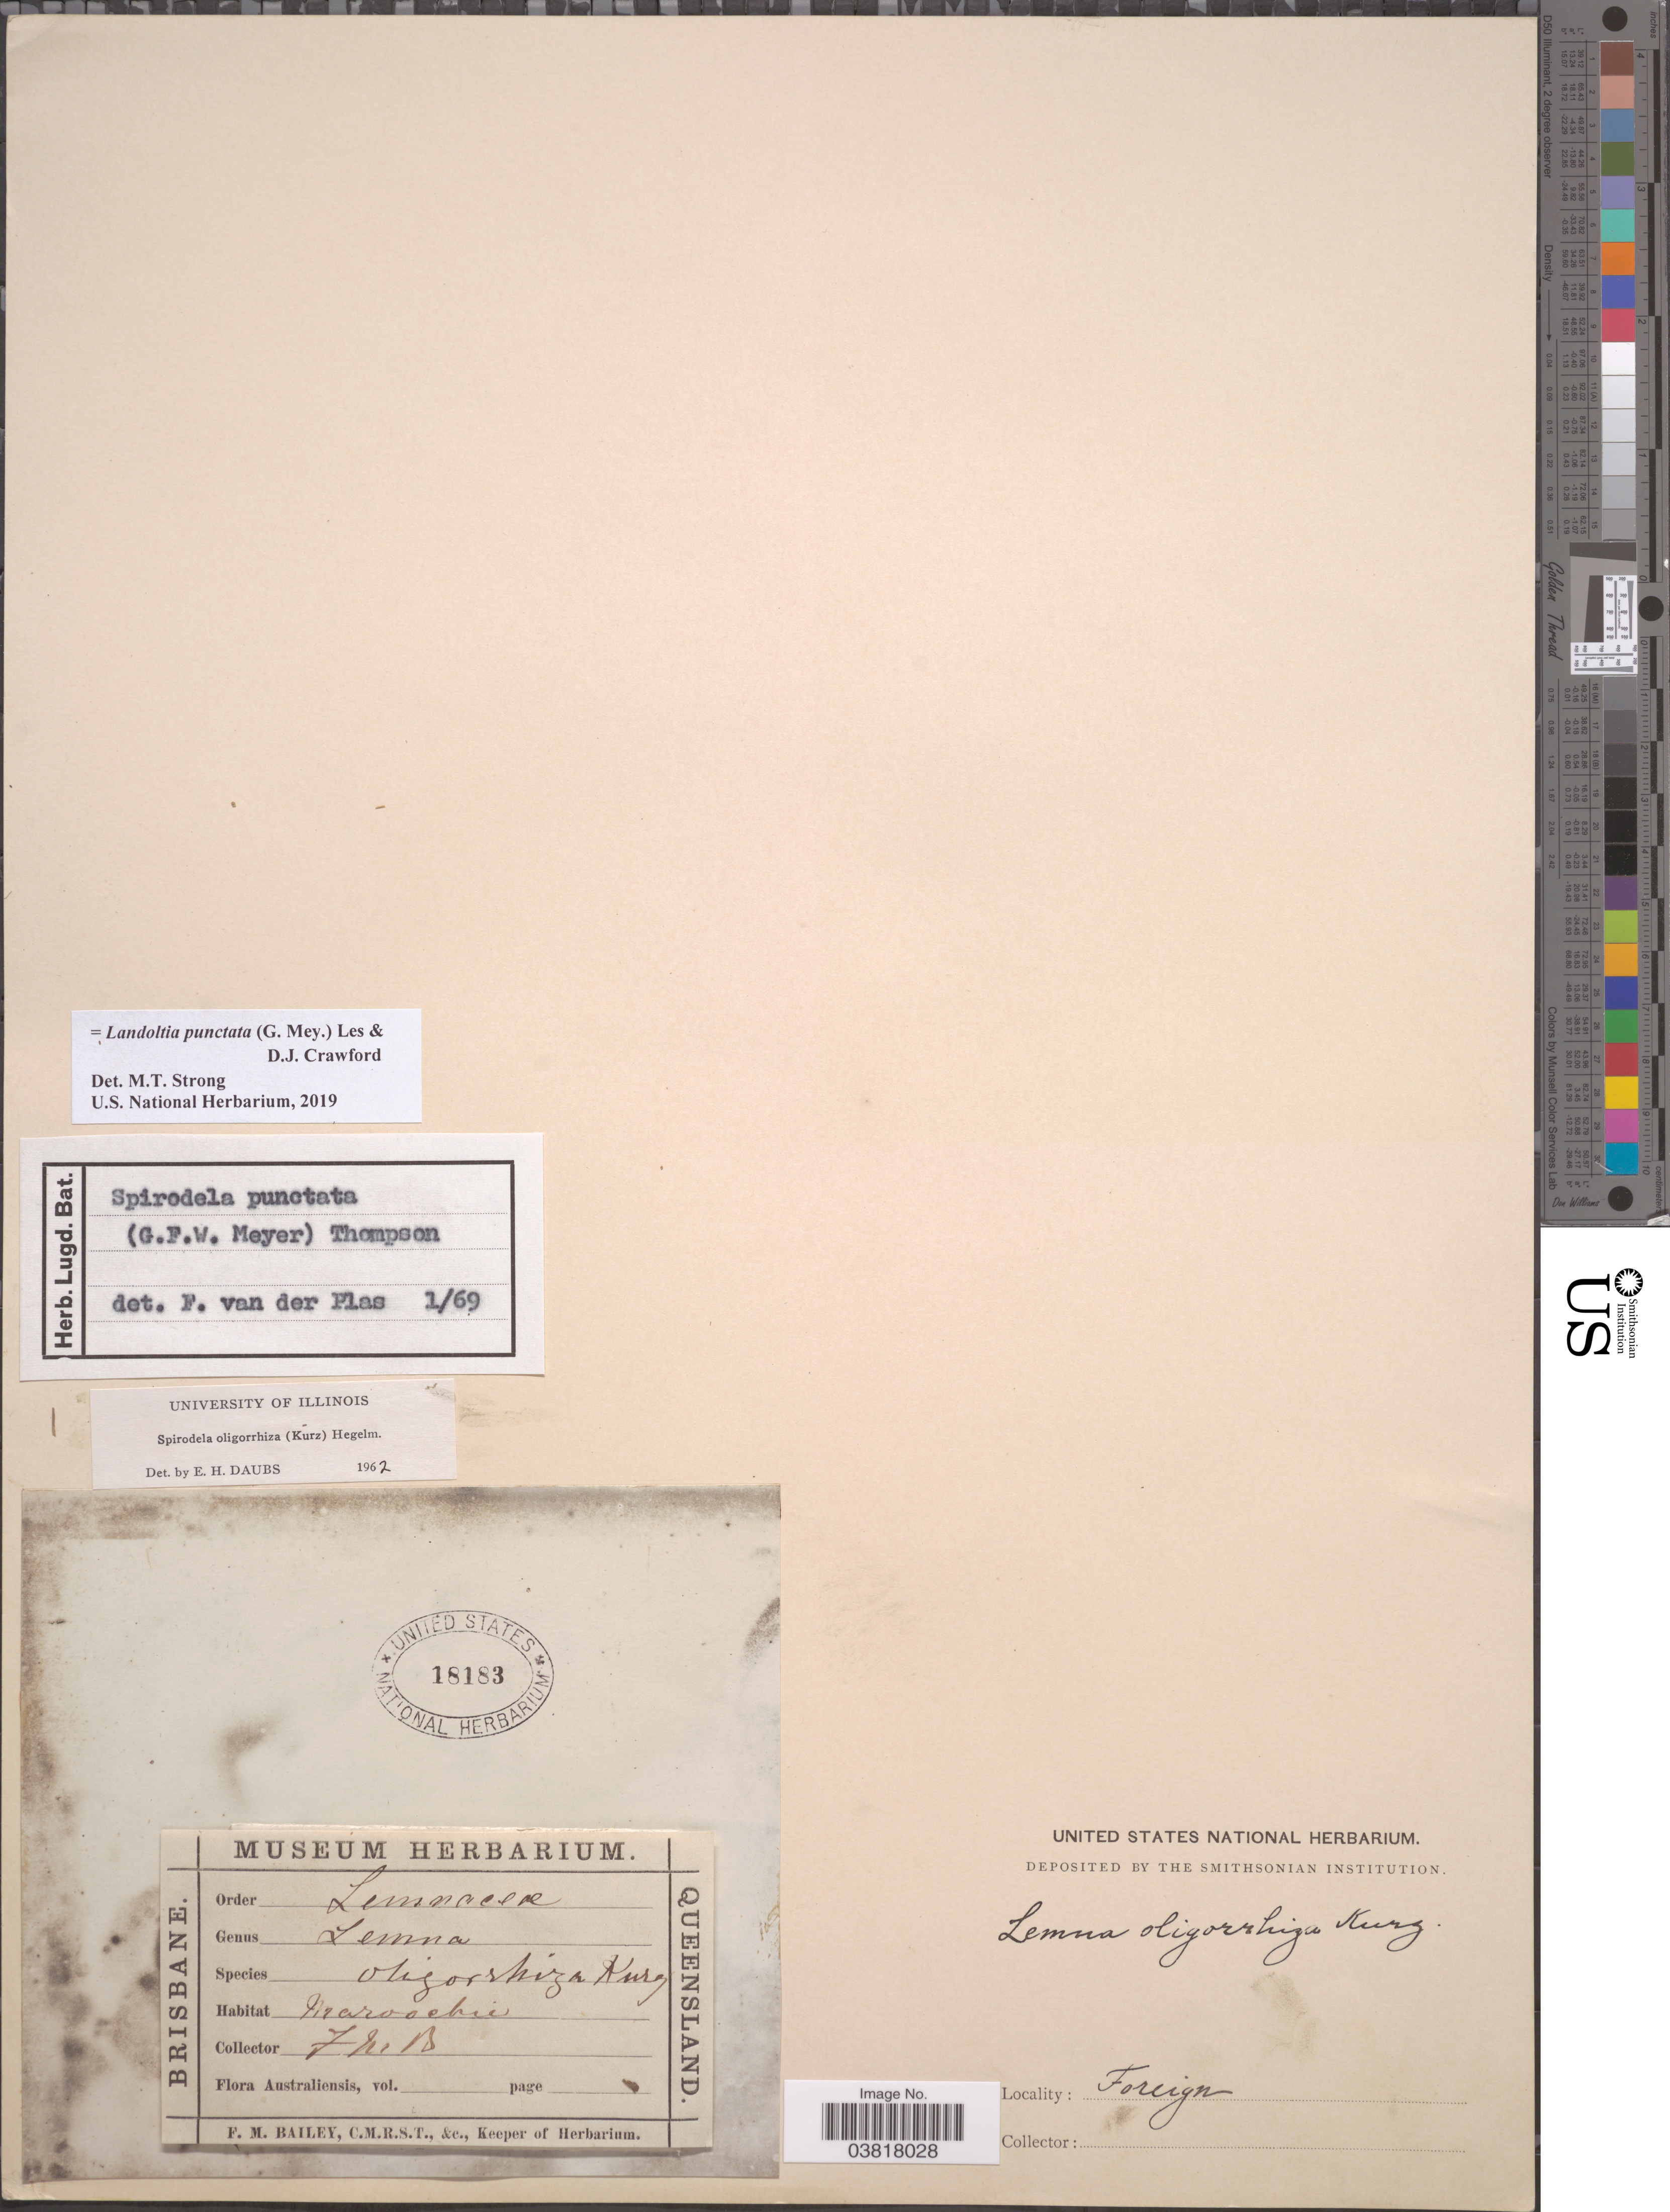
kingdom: Plantae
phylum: Tracheophyta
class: Liliopsida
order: Alismatales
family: Araceae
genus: Landoltia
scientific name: Landoltia punctata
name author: (G. Mey.) Les & D. J. Crawford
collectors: F. M. Bailey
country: Australia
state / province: Queensland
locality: Foreign. Maroochie [Maroochy]. Brisbane.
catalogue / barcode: US 18183